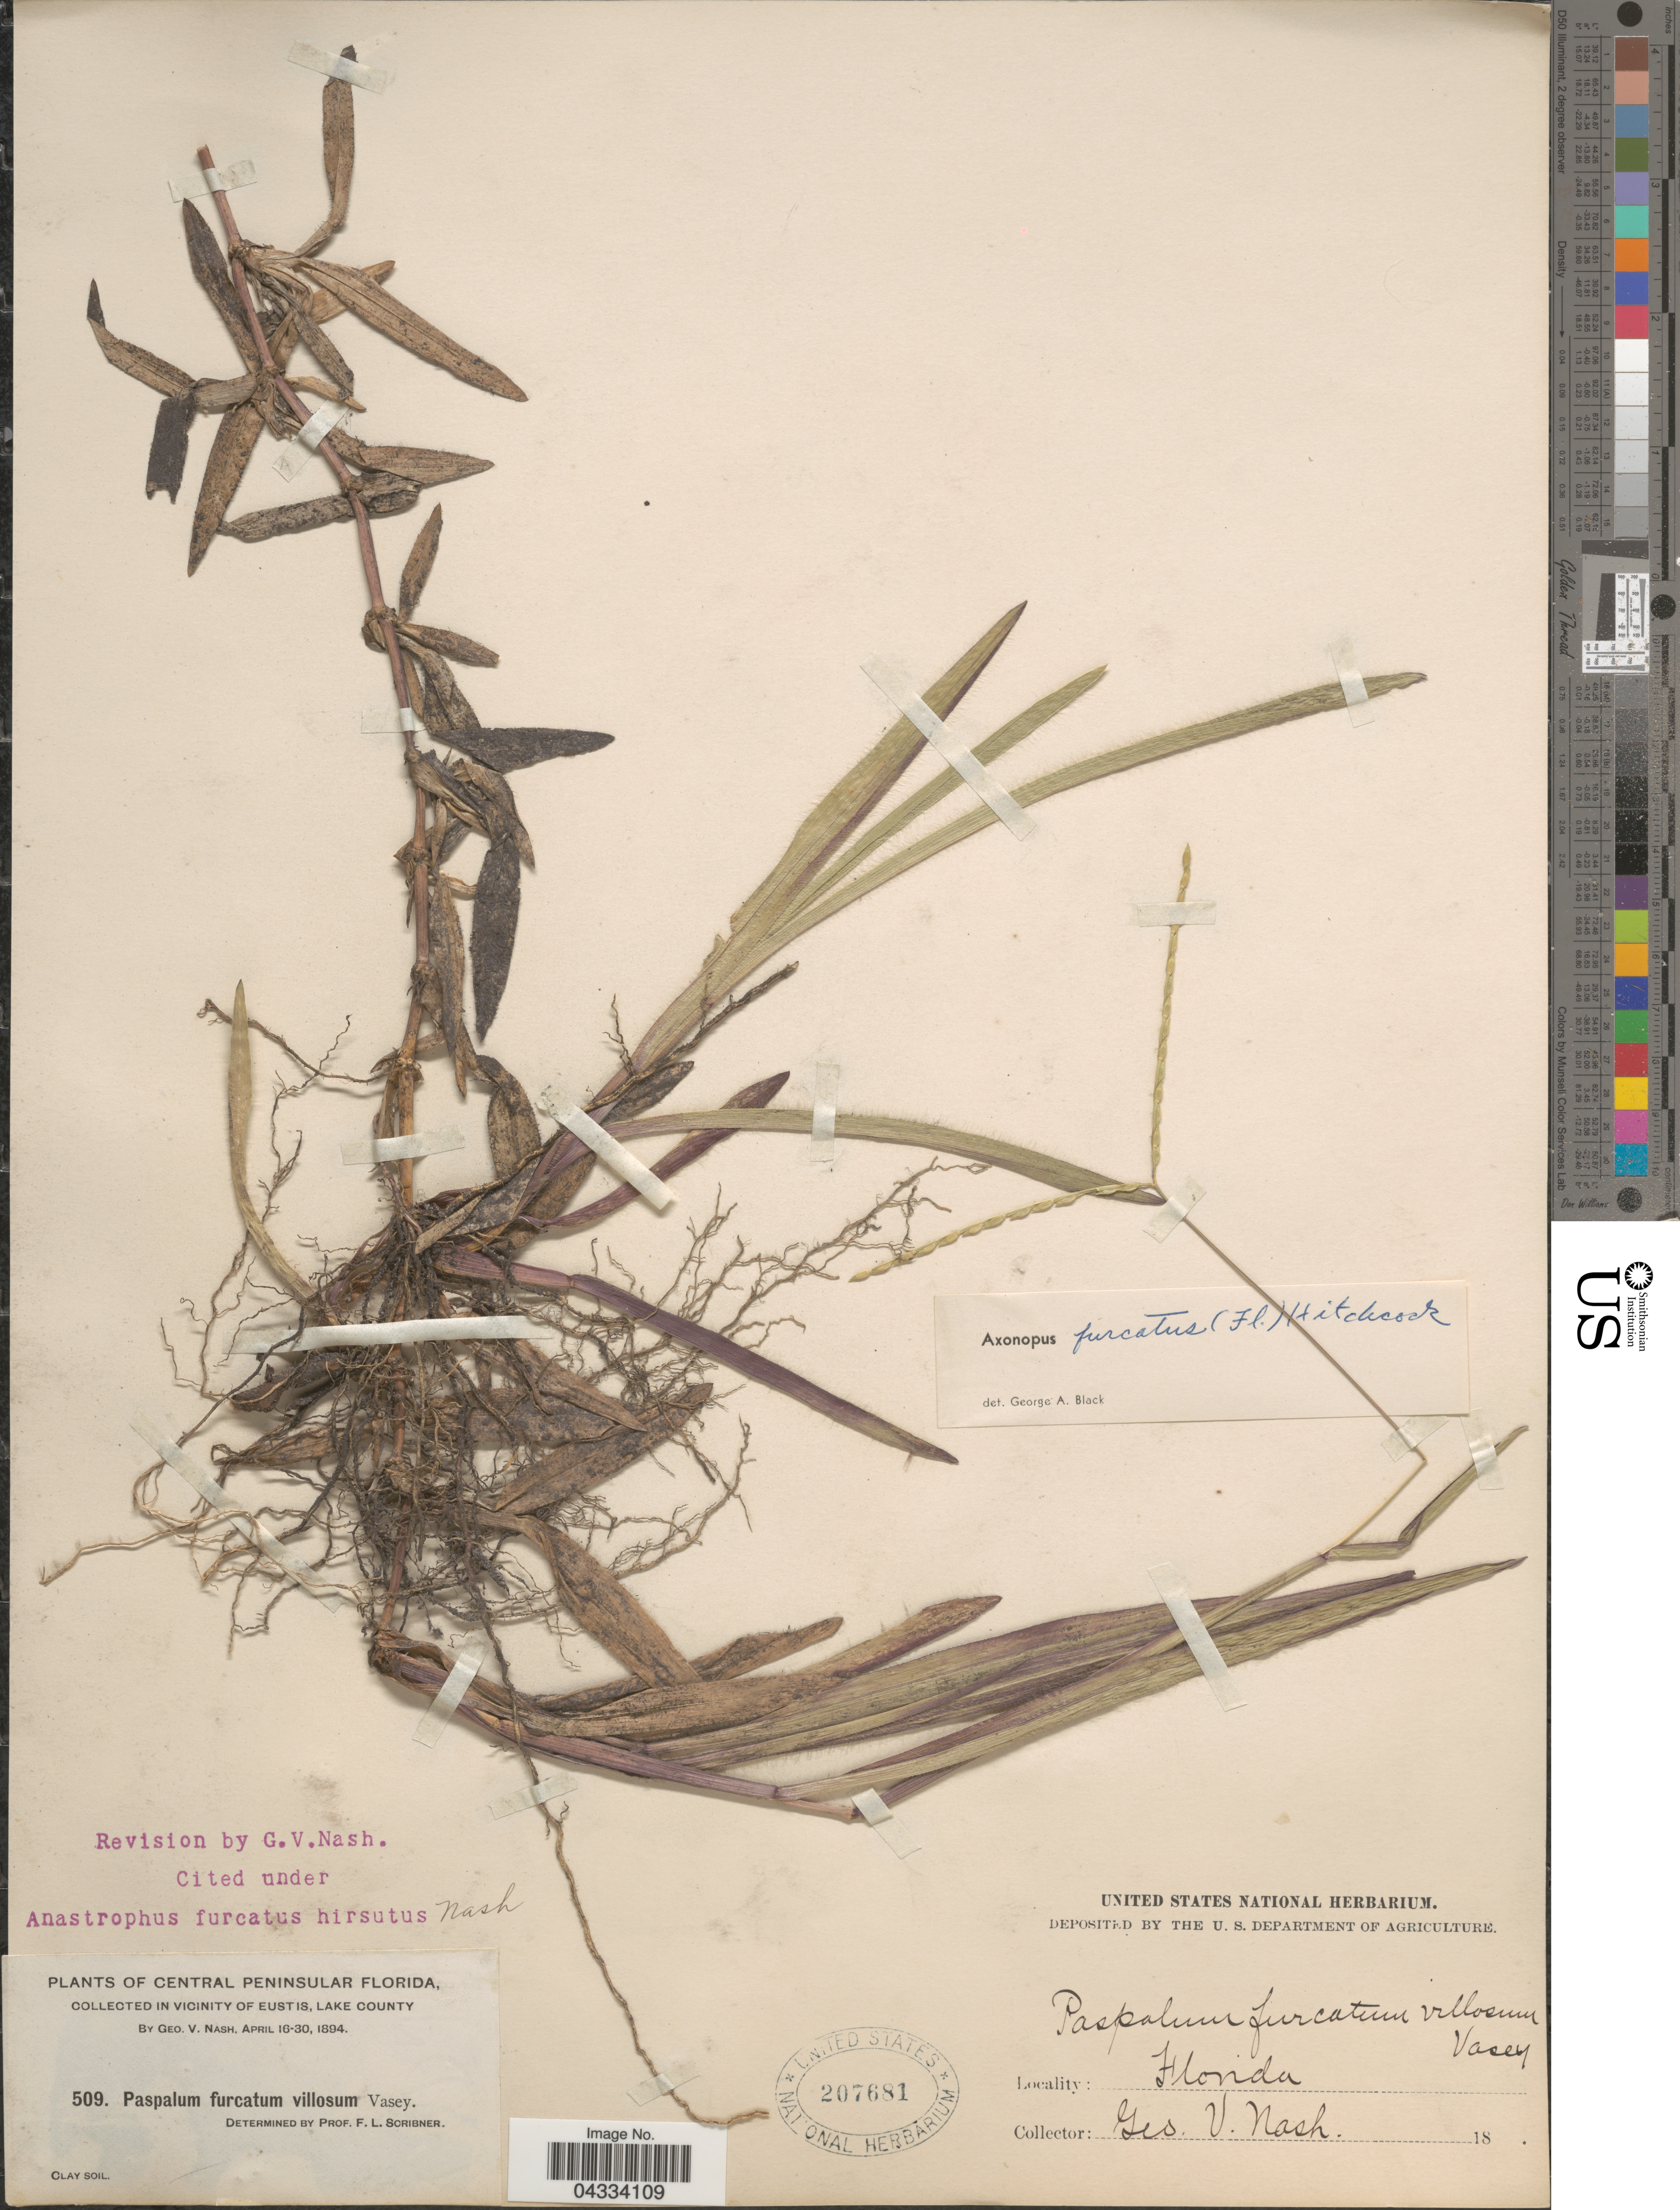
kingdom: Plantae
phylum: Tracheophyta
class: Liliopsida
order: Poales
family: Poaceae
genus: Axonopus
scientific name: Axonopus furcatus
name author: (Flüggé) Hitchc.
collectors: G. V. Nash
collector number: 509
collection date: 1894-04-16/1894-04-30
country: United States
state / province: Florida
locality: Central Peninsular Florida. In Vicinity of Eustis, Lake County.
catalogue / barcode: US 207681